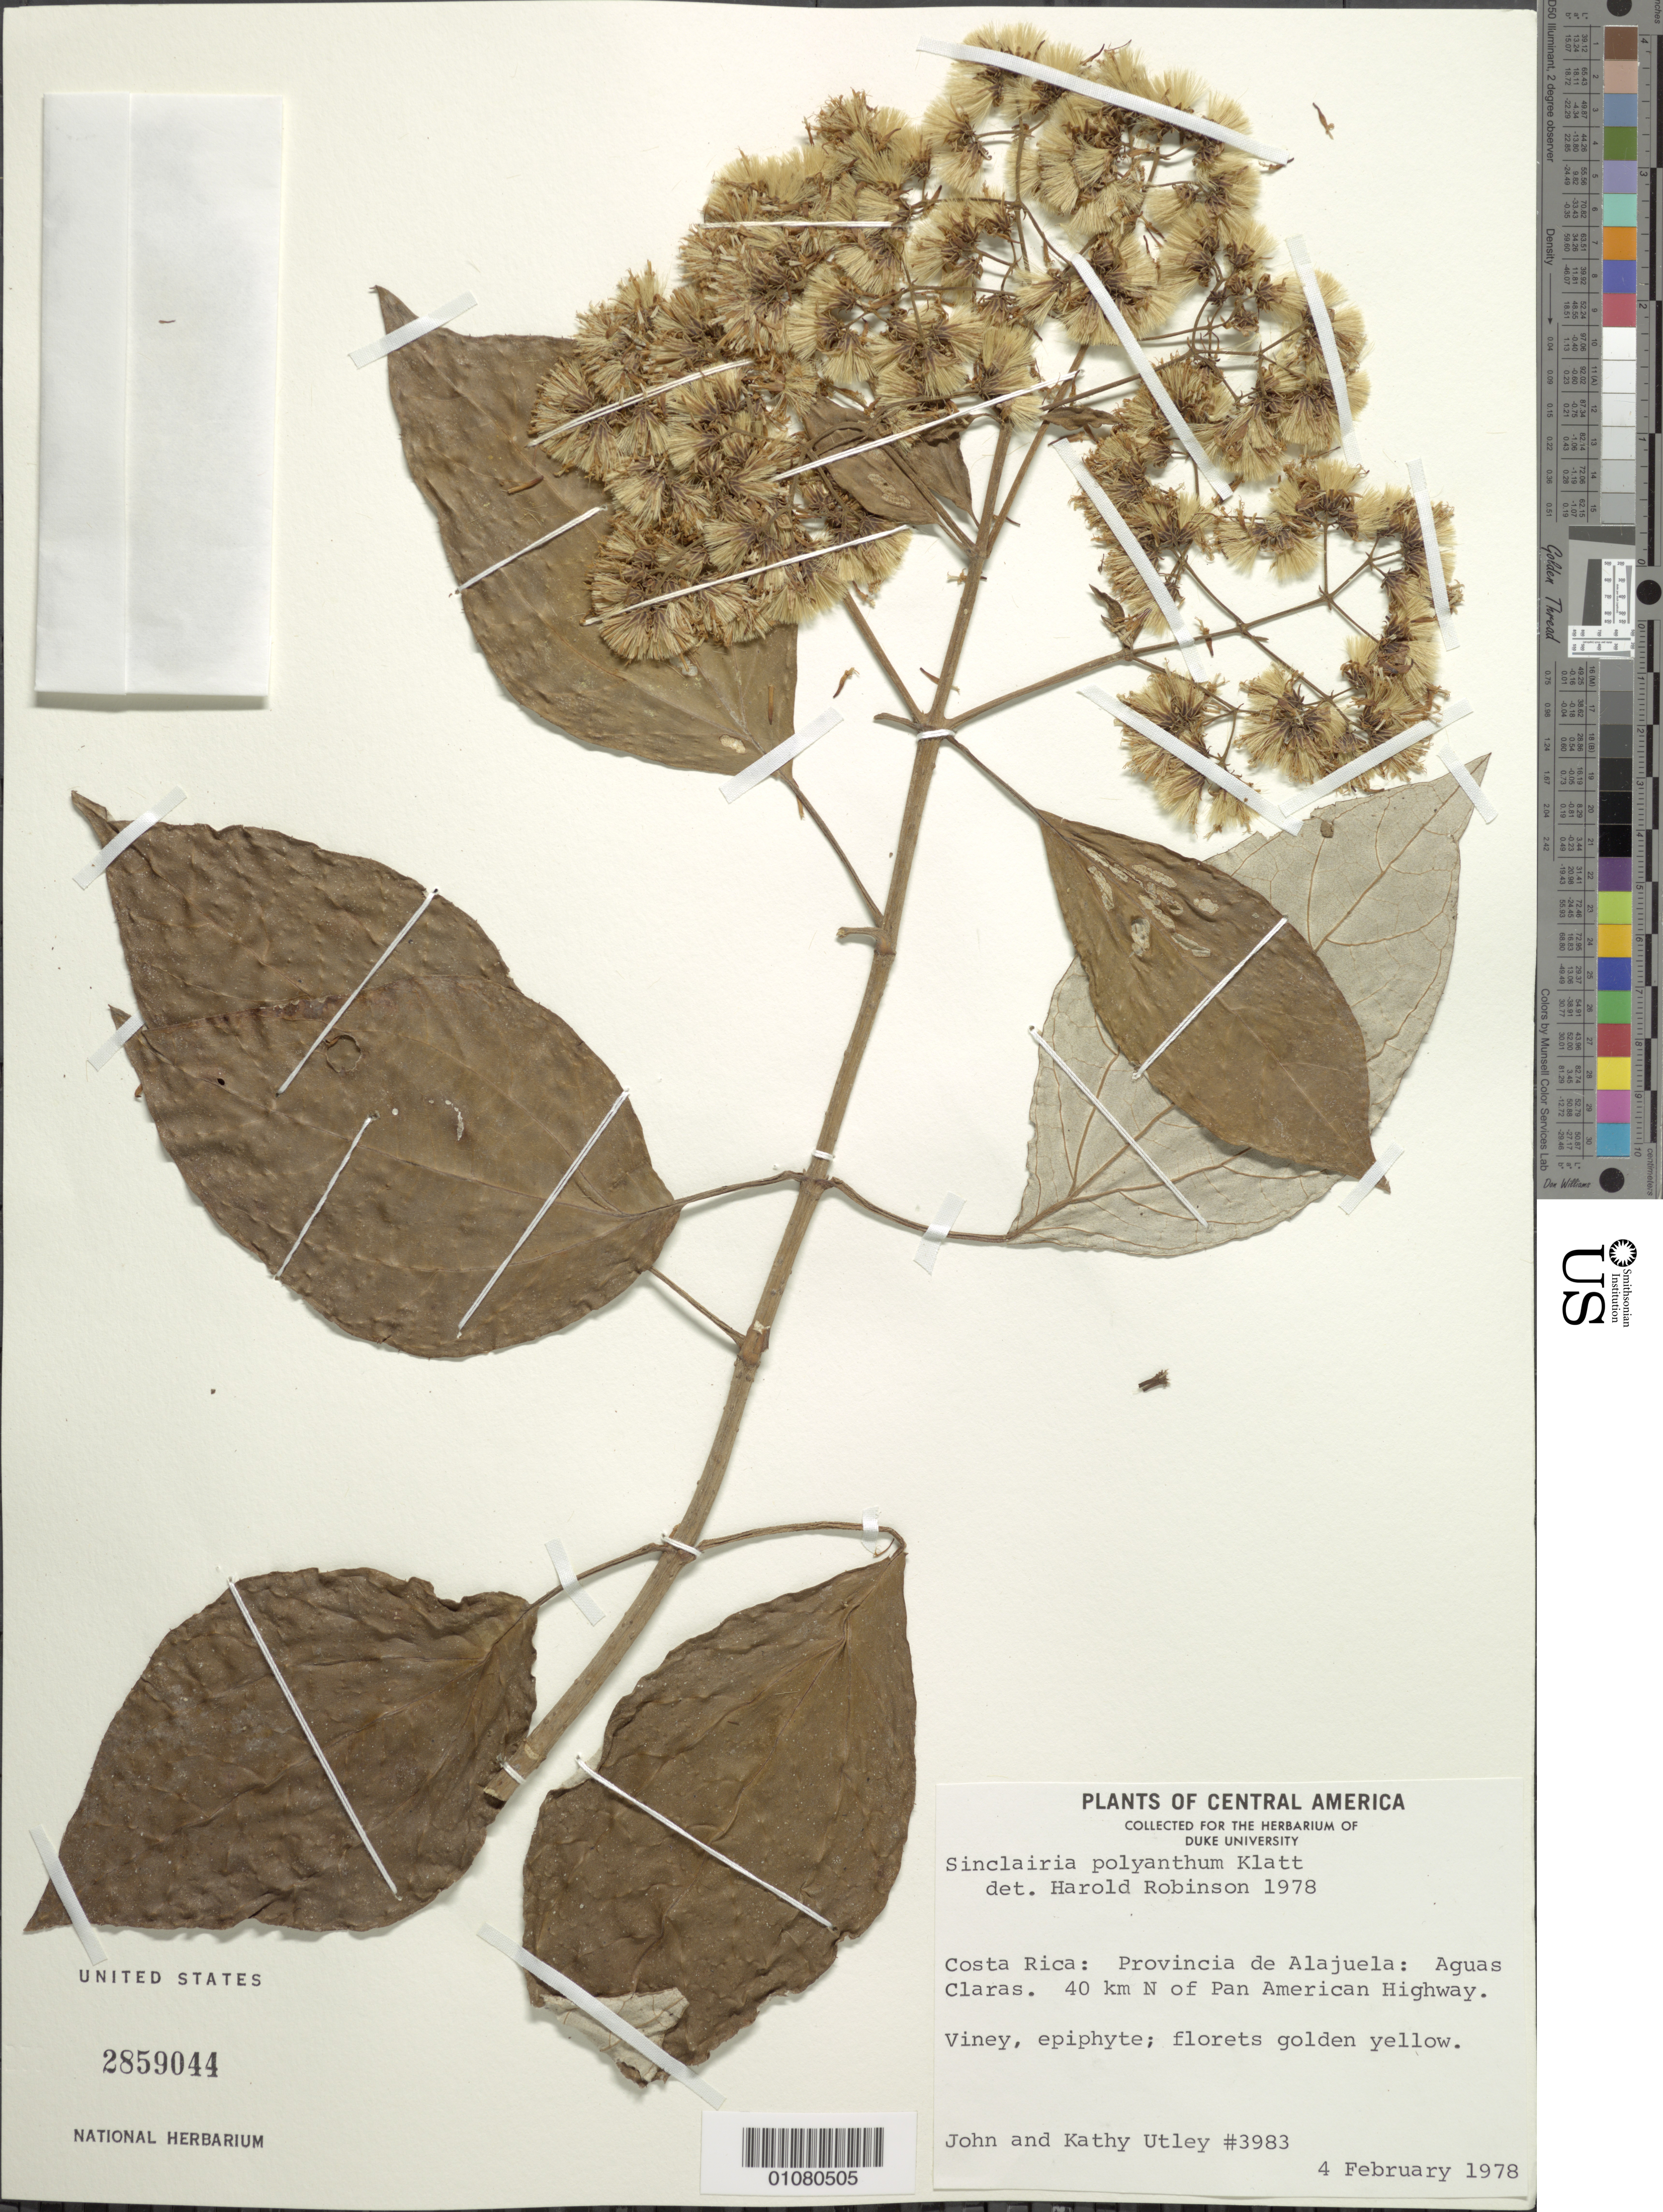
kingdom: Plantae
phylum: Tracheophyta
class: Magnoliopsida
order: Asterales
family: Asteraceae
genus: Sinclairia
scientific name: Sinclairia polyantha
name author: (Klatt) Rydb.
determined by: Robinson, Harold E., (US)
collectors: J. Utley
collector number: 3983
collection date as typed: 4 February 1978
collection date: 1978-02-04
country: Costa Rica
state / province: Alajuela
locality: Aguas Claras, 40 km N of Pan American Hwy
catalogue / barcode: US 2859044